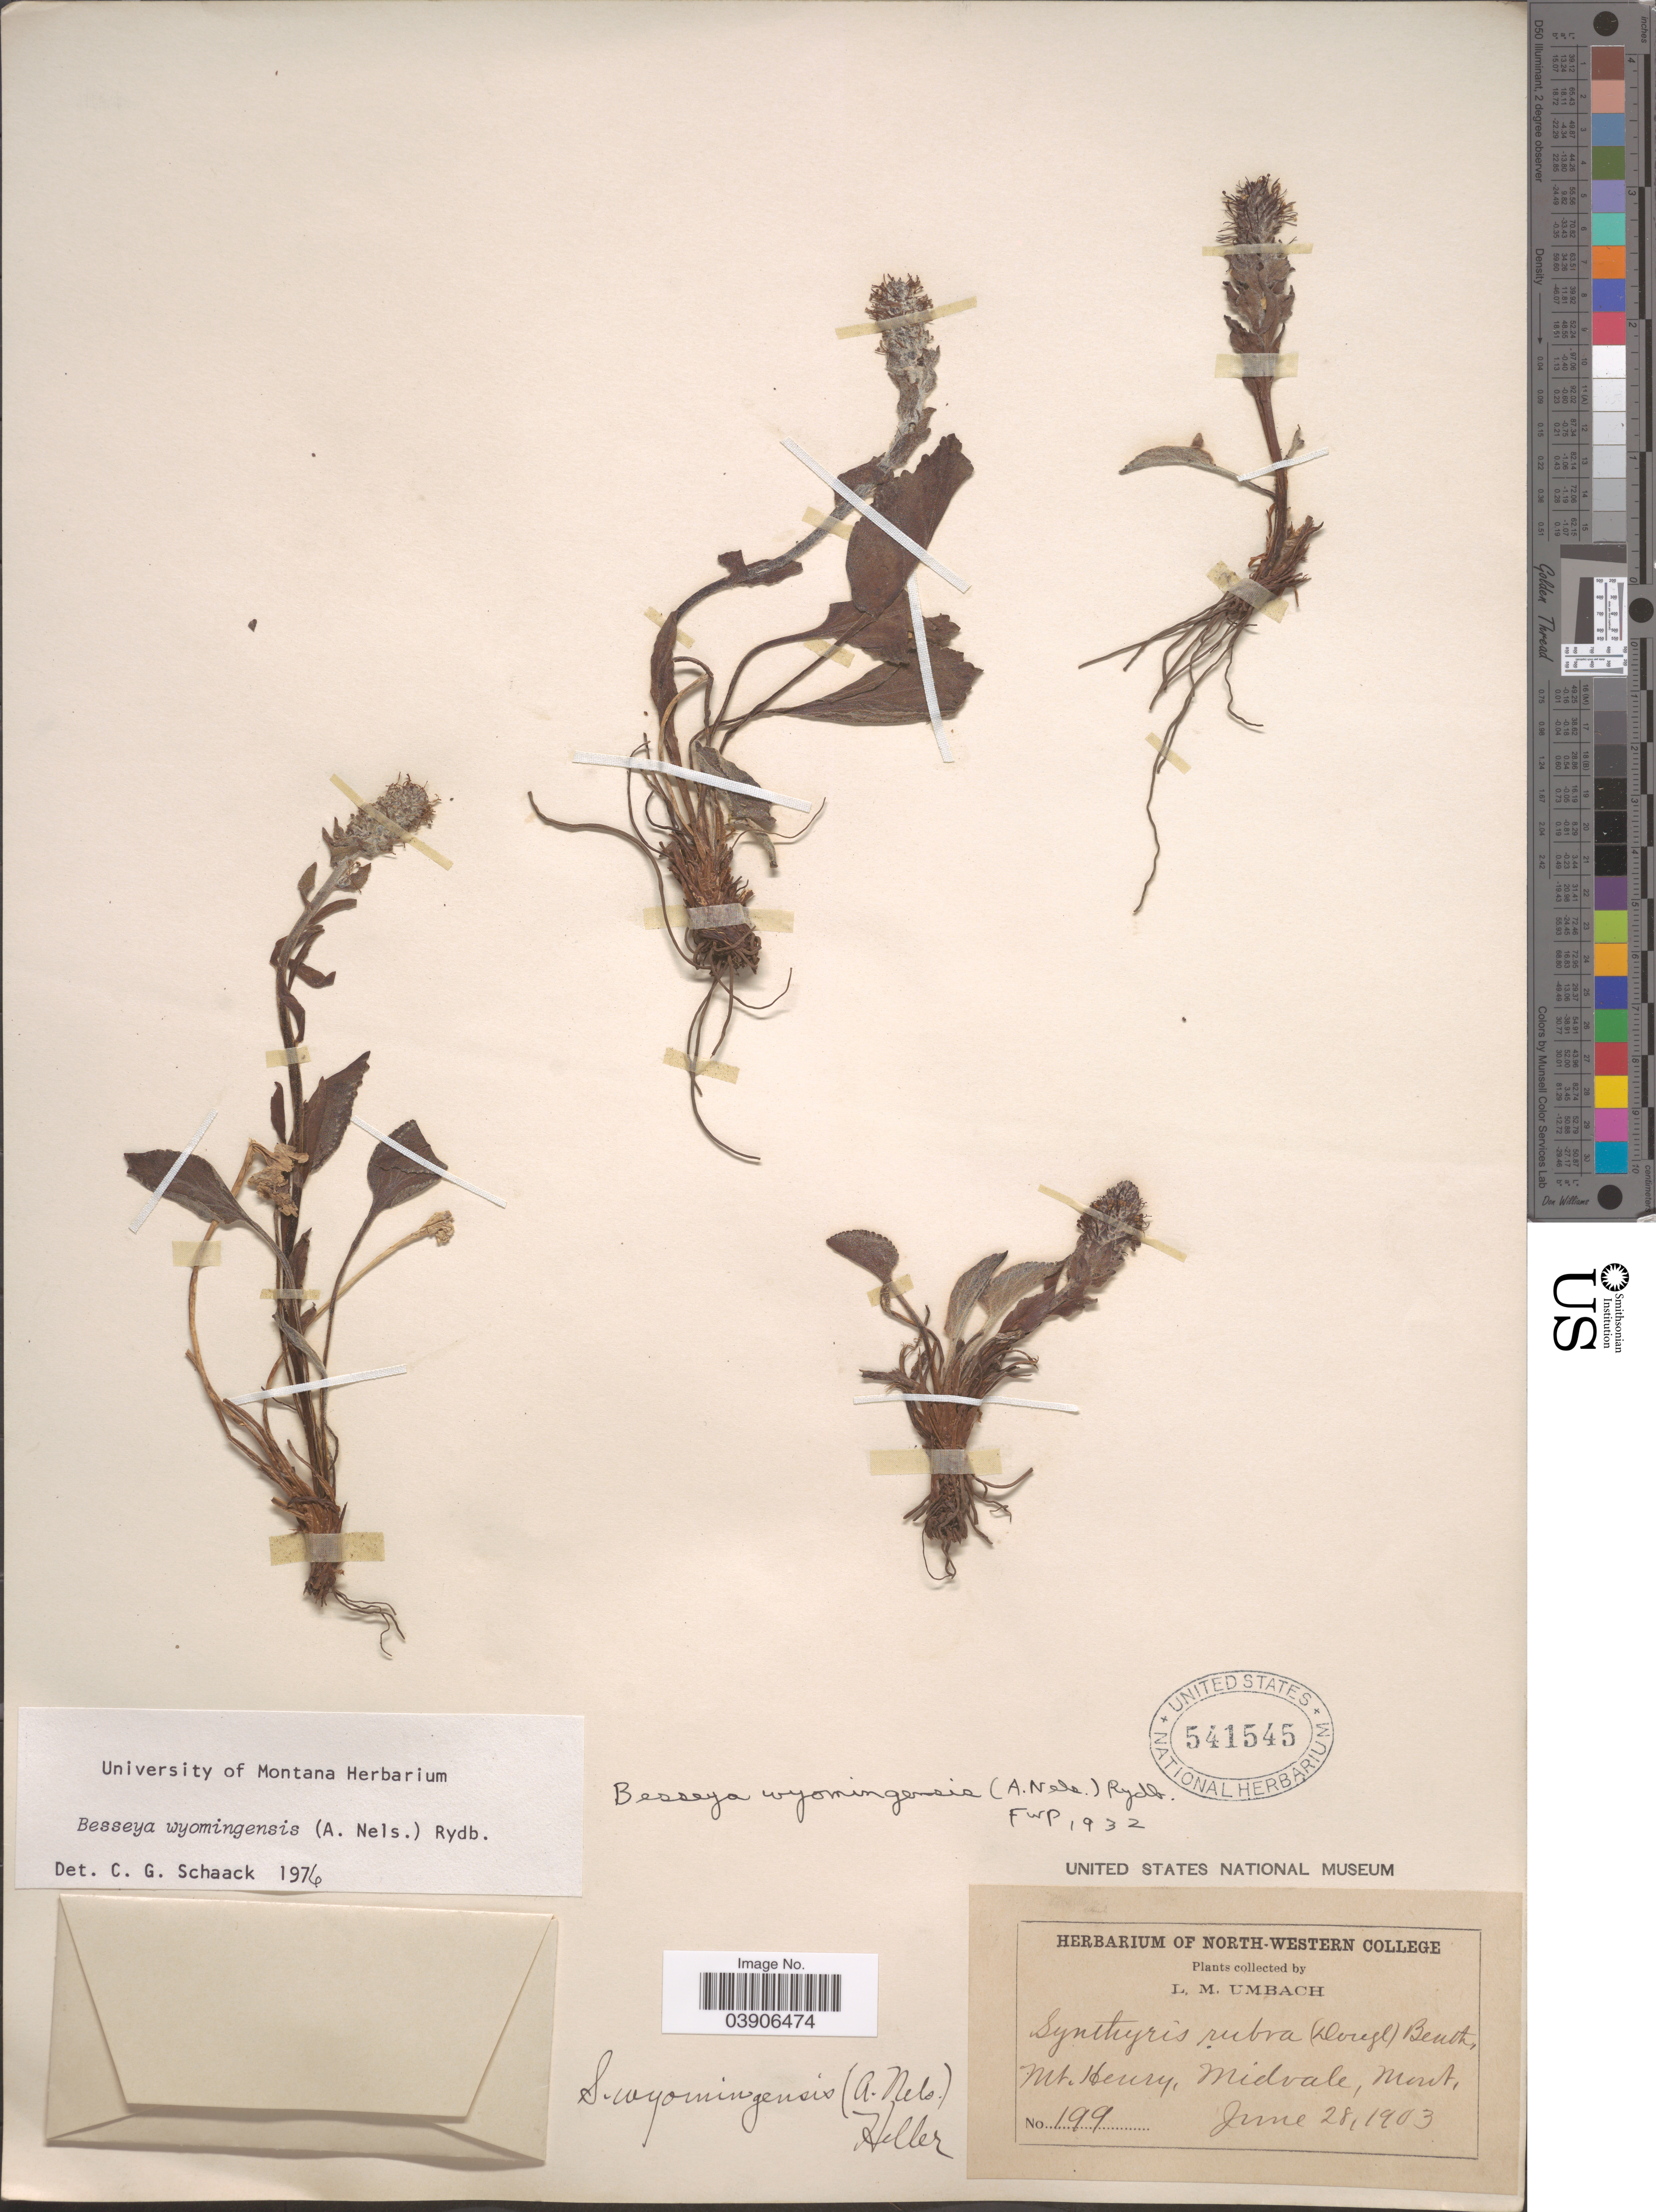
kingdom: Plantae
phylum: Tracheophyta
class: Magnoliopsida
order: Lamiales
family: Plantaginaceae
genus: Synthyris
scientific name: Synthyris wyomingensis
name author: A. Heller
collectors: L. M. Umbach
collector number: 199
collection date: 1903-06-28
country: United States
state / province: Montana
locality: Mt. Henry, Midvale.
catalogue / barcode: US 541545